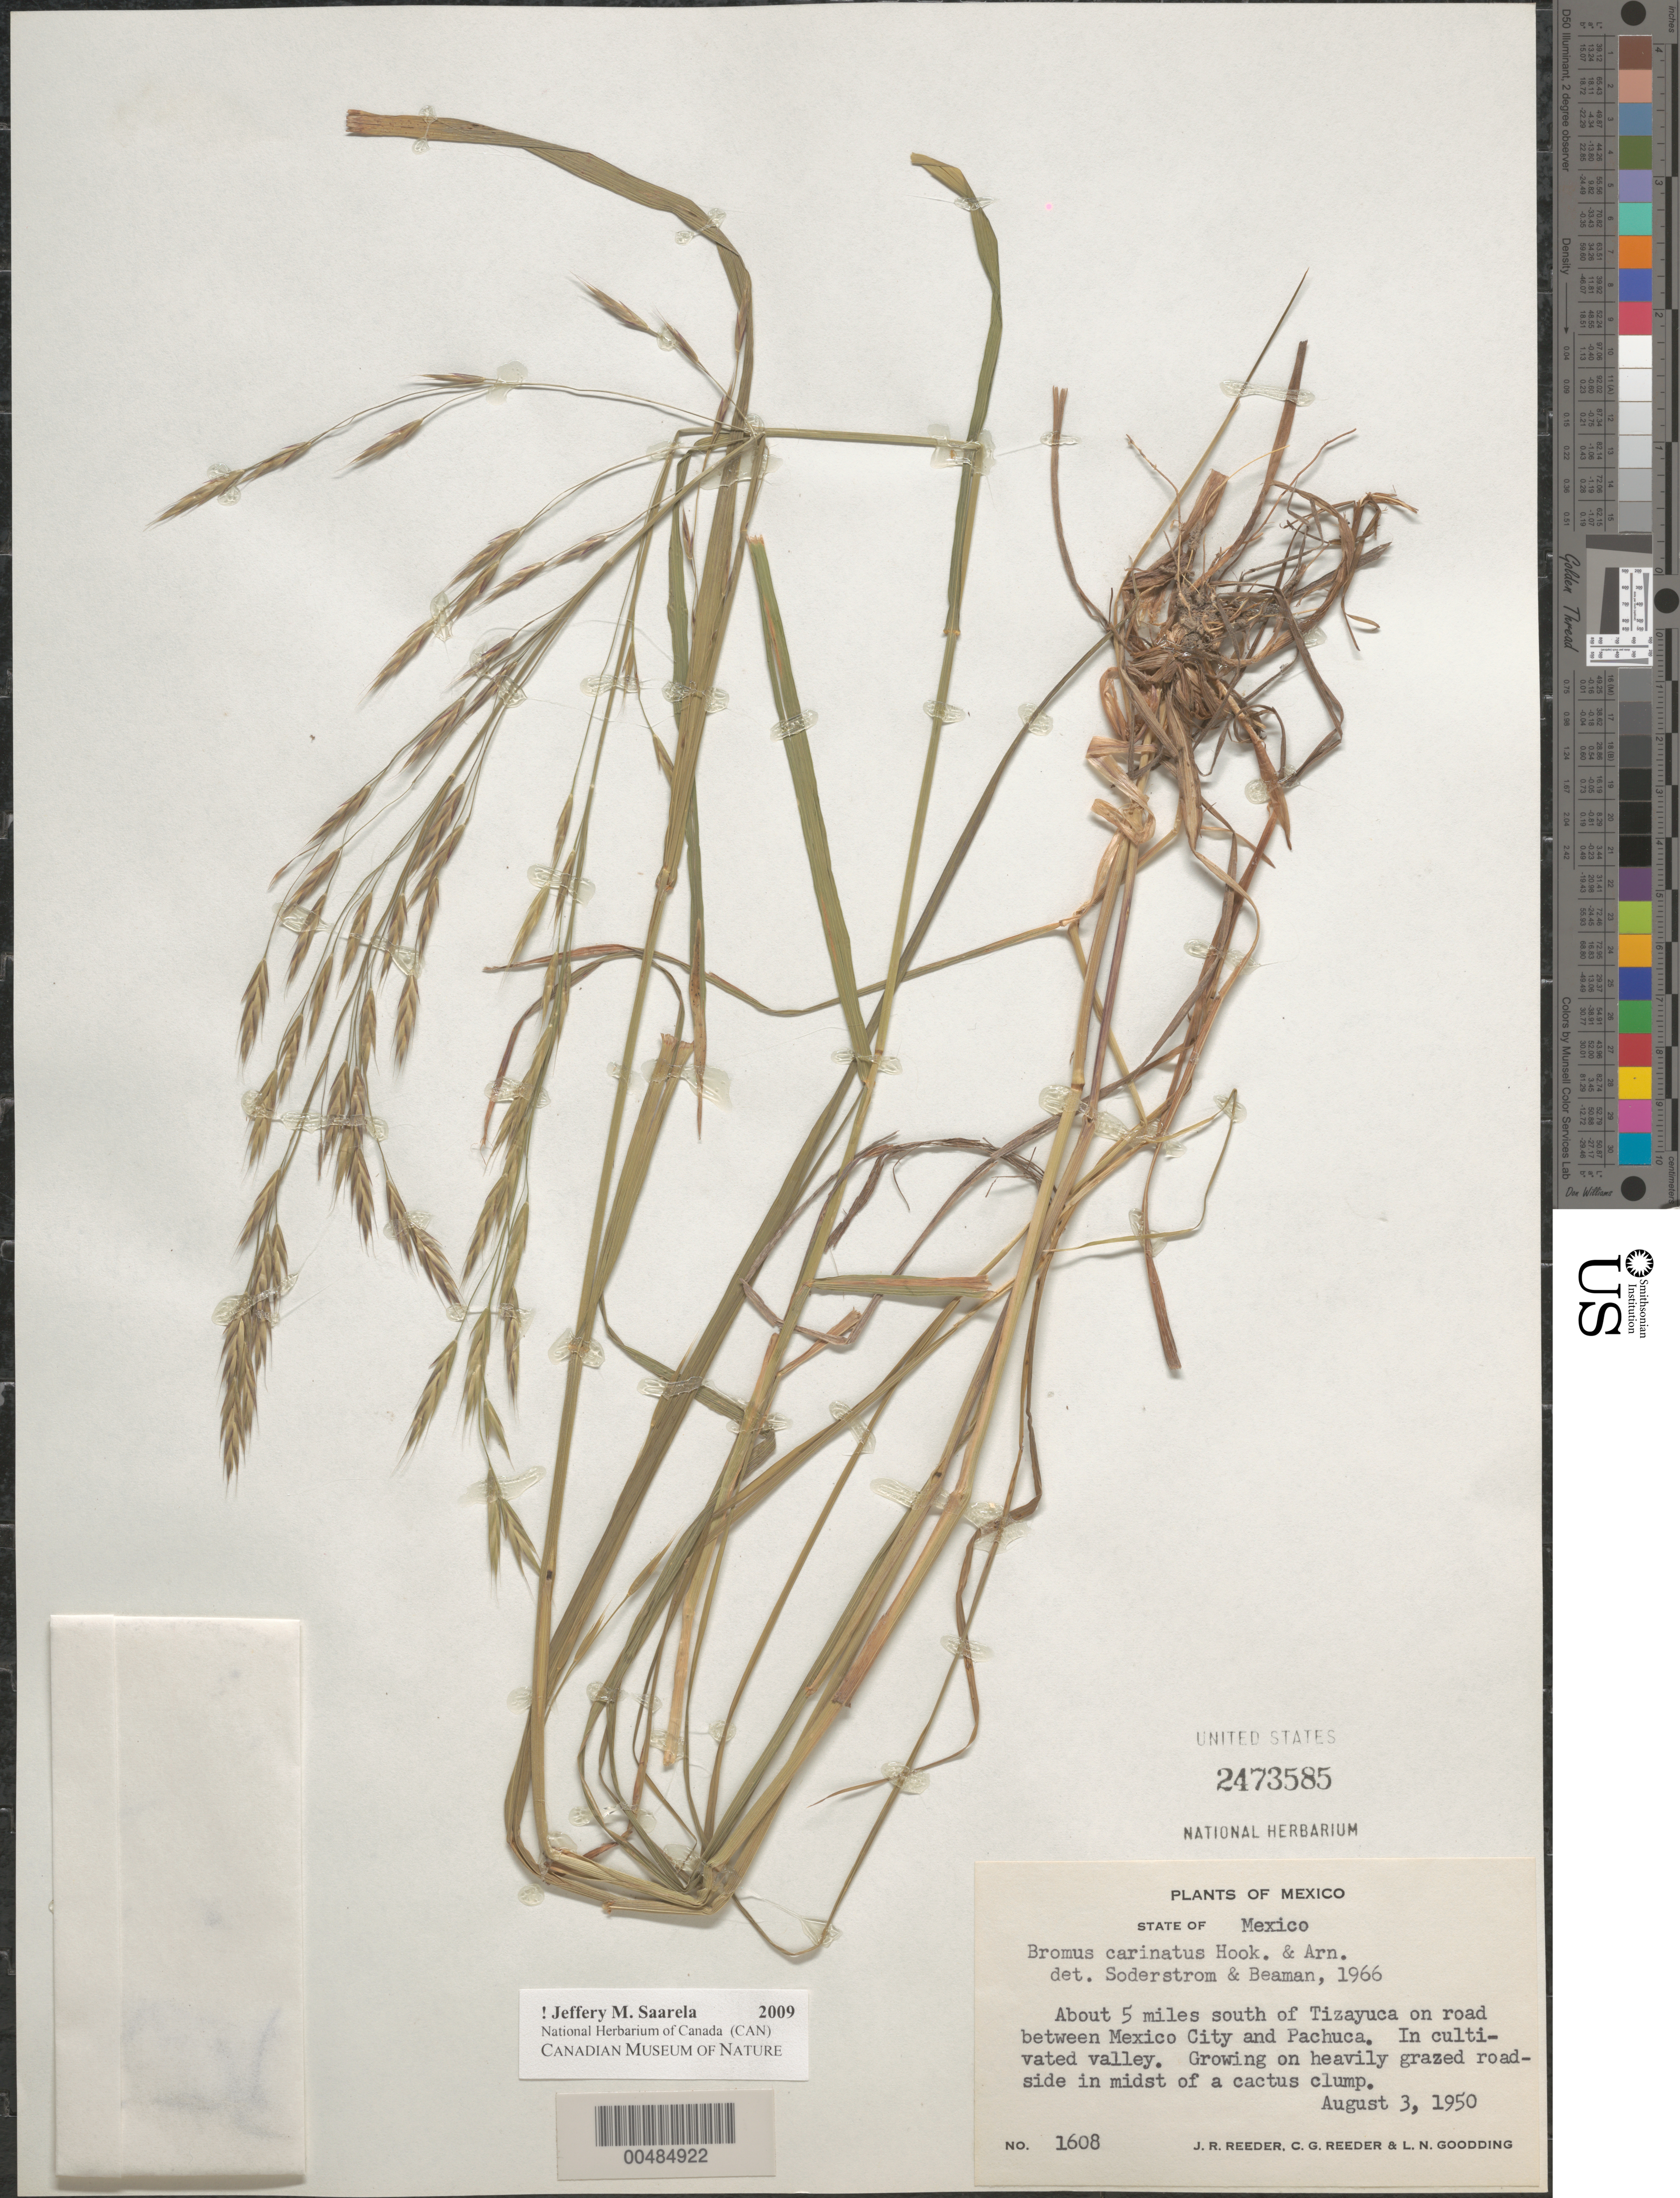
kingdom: Plantae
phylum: Tracheophyta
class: Liliopsida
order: Poales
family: Poaceae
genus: Bromus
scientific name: Bromus carinatus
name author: Hook. & Arn.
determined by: Soderstrom, T. R.; Beaman, J. H.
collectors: J. R. Reeder & C. G. Reeder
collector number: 1608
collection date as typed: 3 Aug 1950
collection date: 1950-08-03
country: Mexico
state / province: México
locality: About 5 mi S of Tizayuca on road between Mexico City and Pachuca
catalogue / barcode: US 2473585